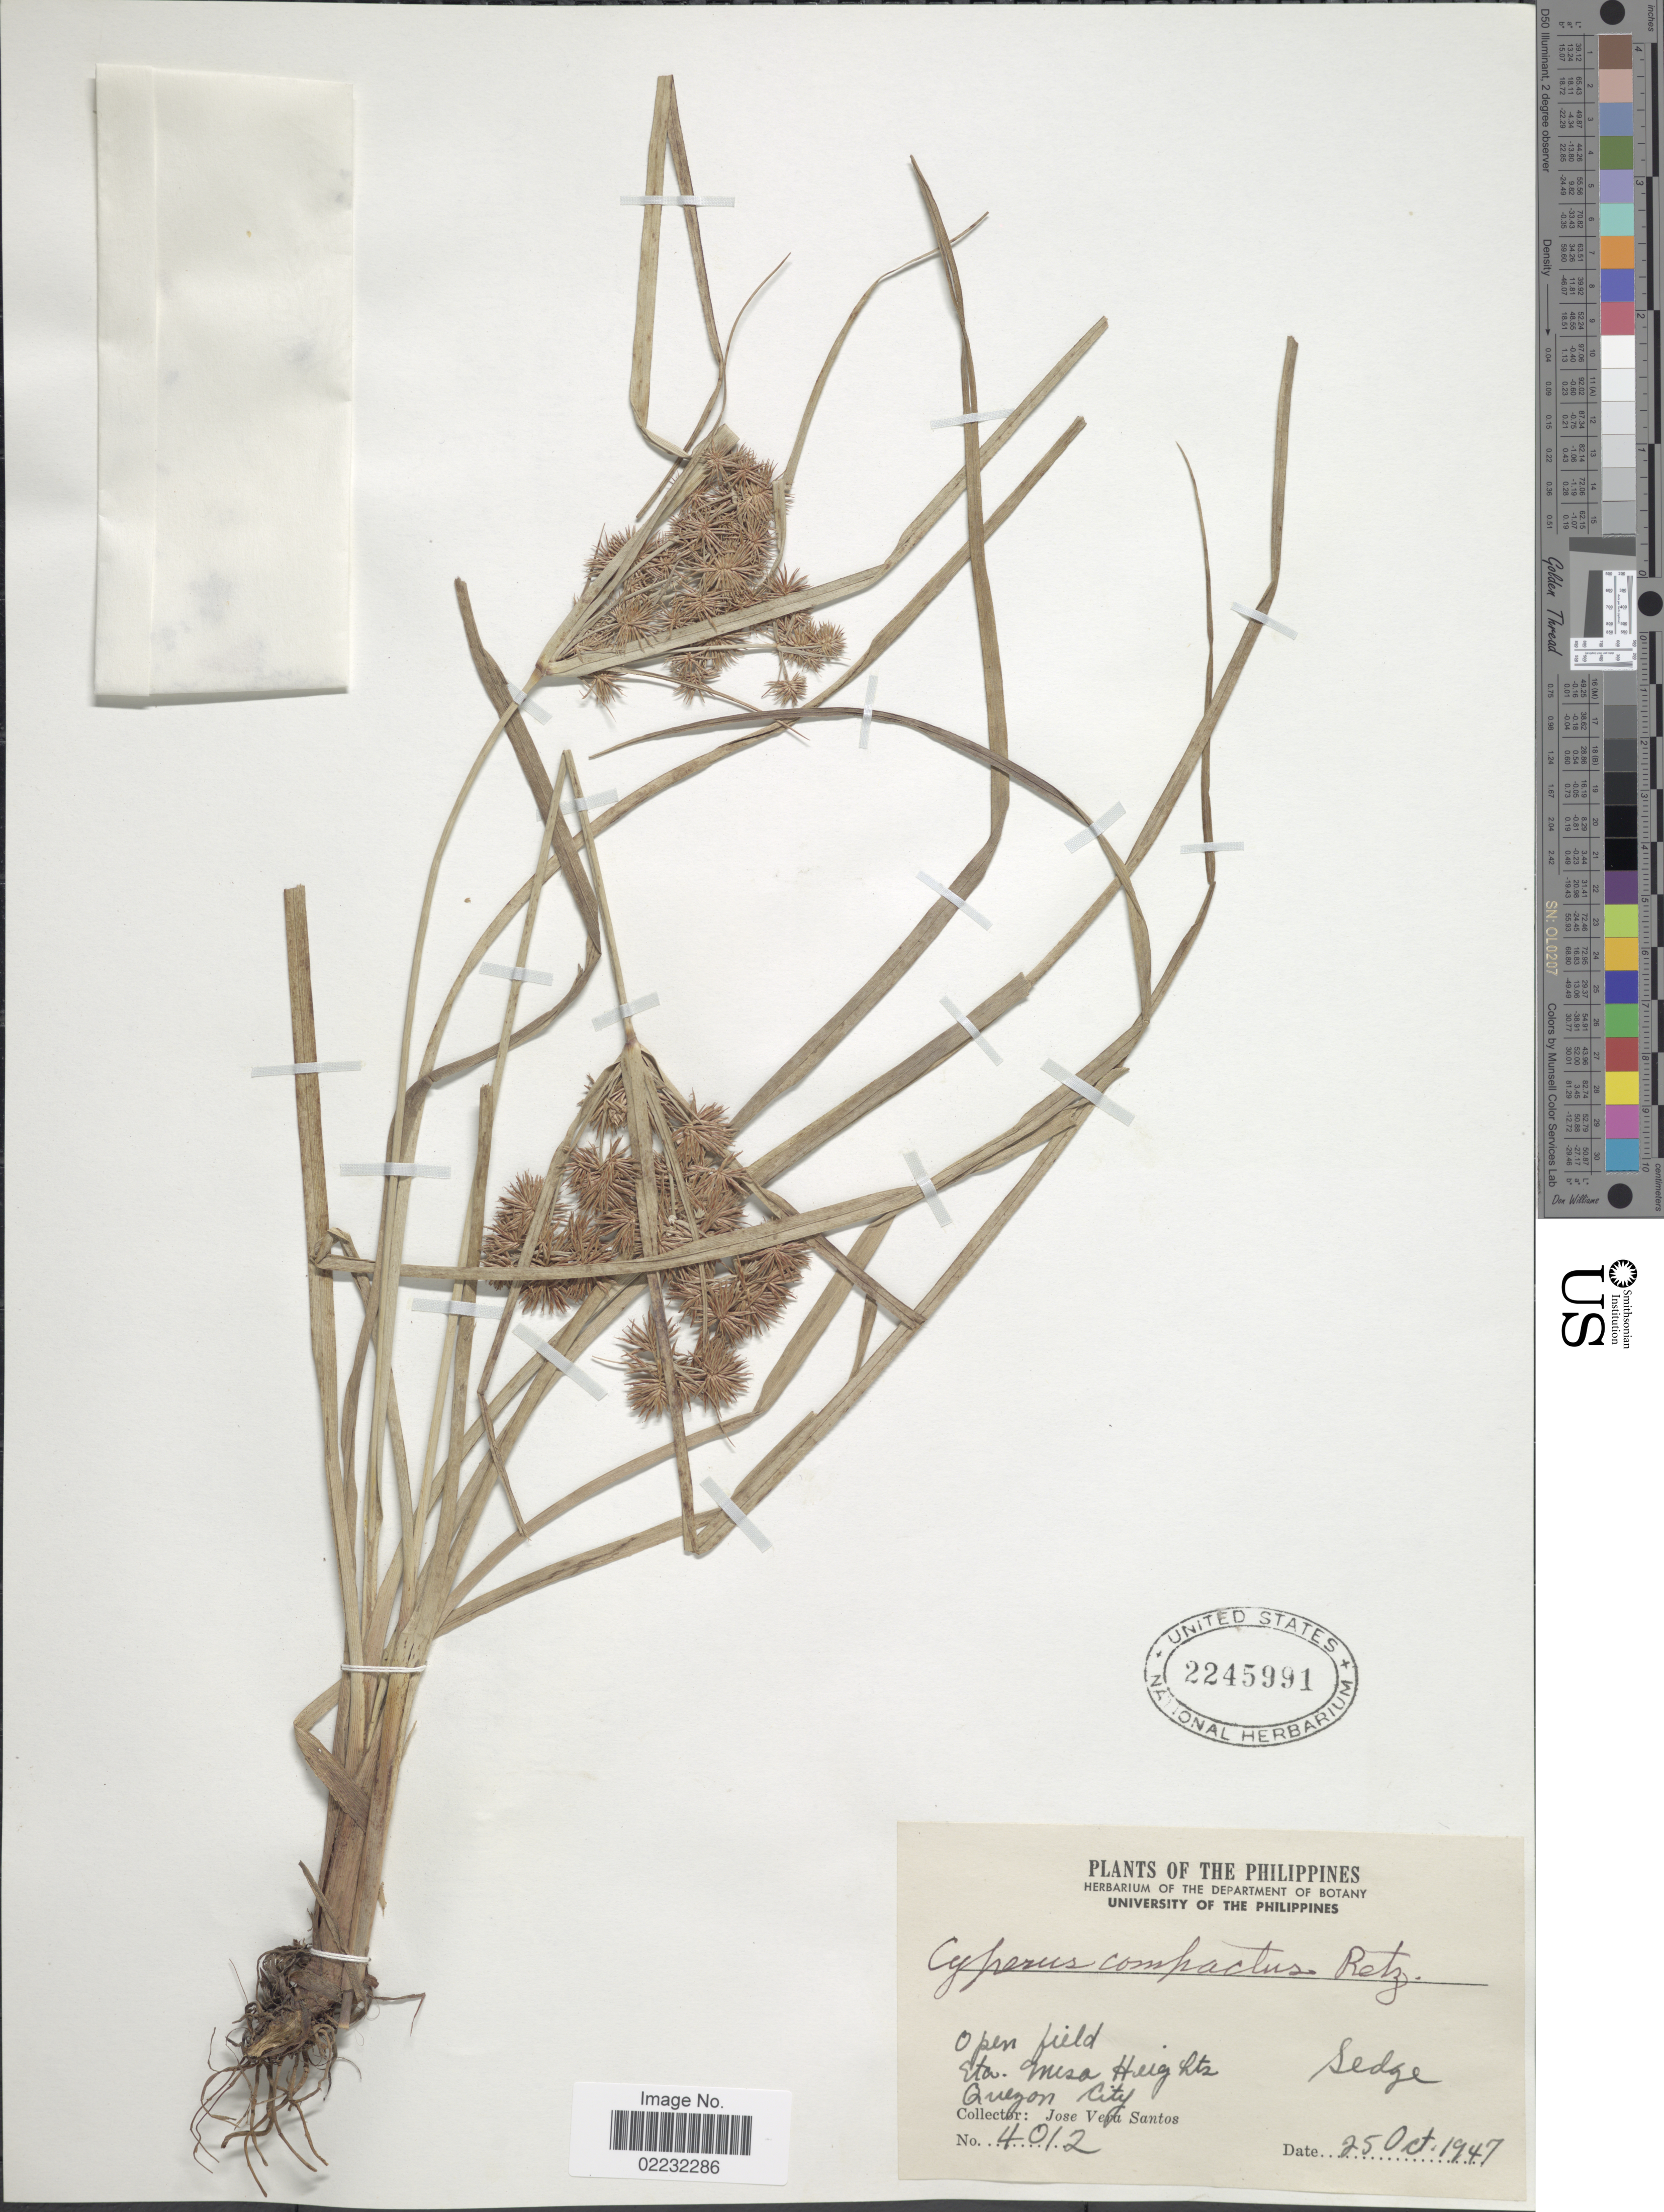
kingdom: Plantae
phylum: Tracheophyta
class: Liliopsida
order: Poales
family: Cyperaceae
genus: Cyperus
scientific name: Cyperus compactus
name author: Retz.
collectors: J. Santos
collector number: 4012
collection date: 1947-10-25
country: Philippines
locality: Open field, Sta. Mesa Heights, Quezon City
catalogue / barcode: US 2245991